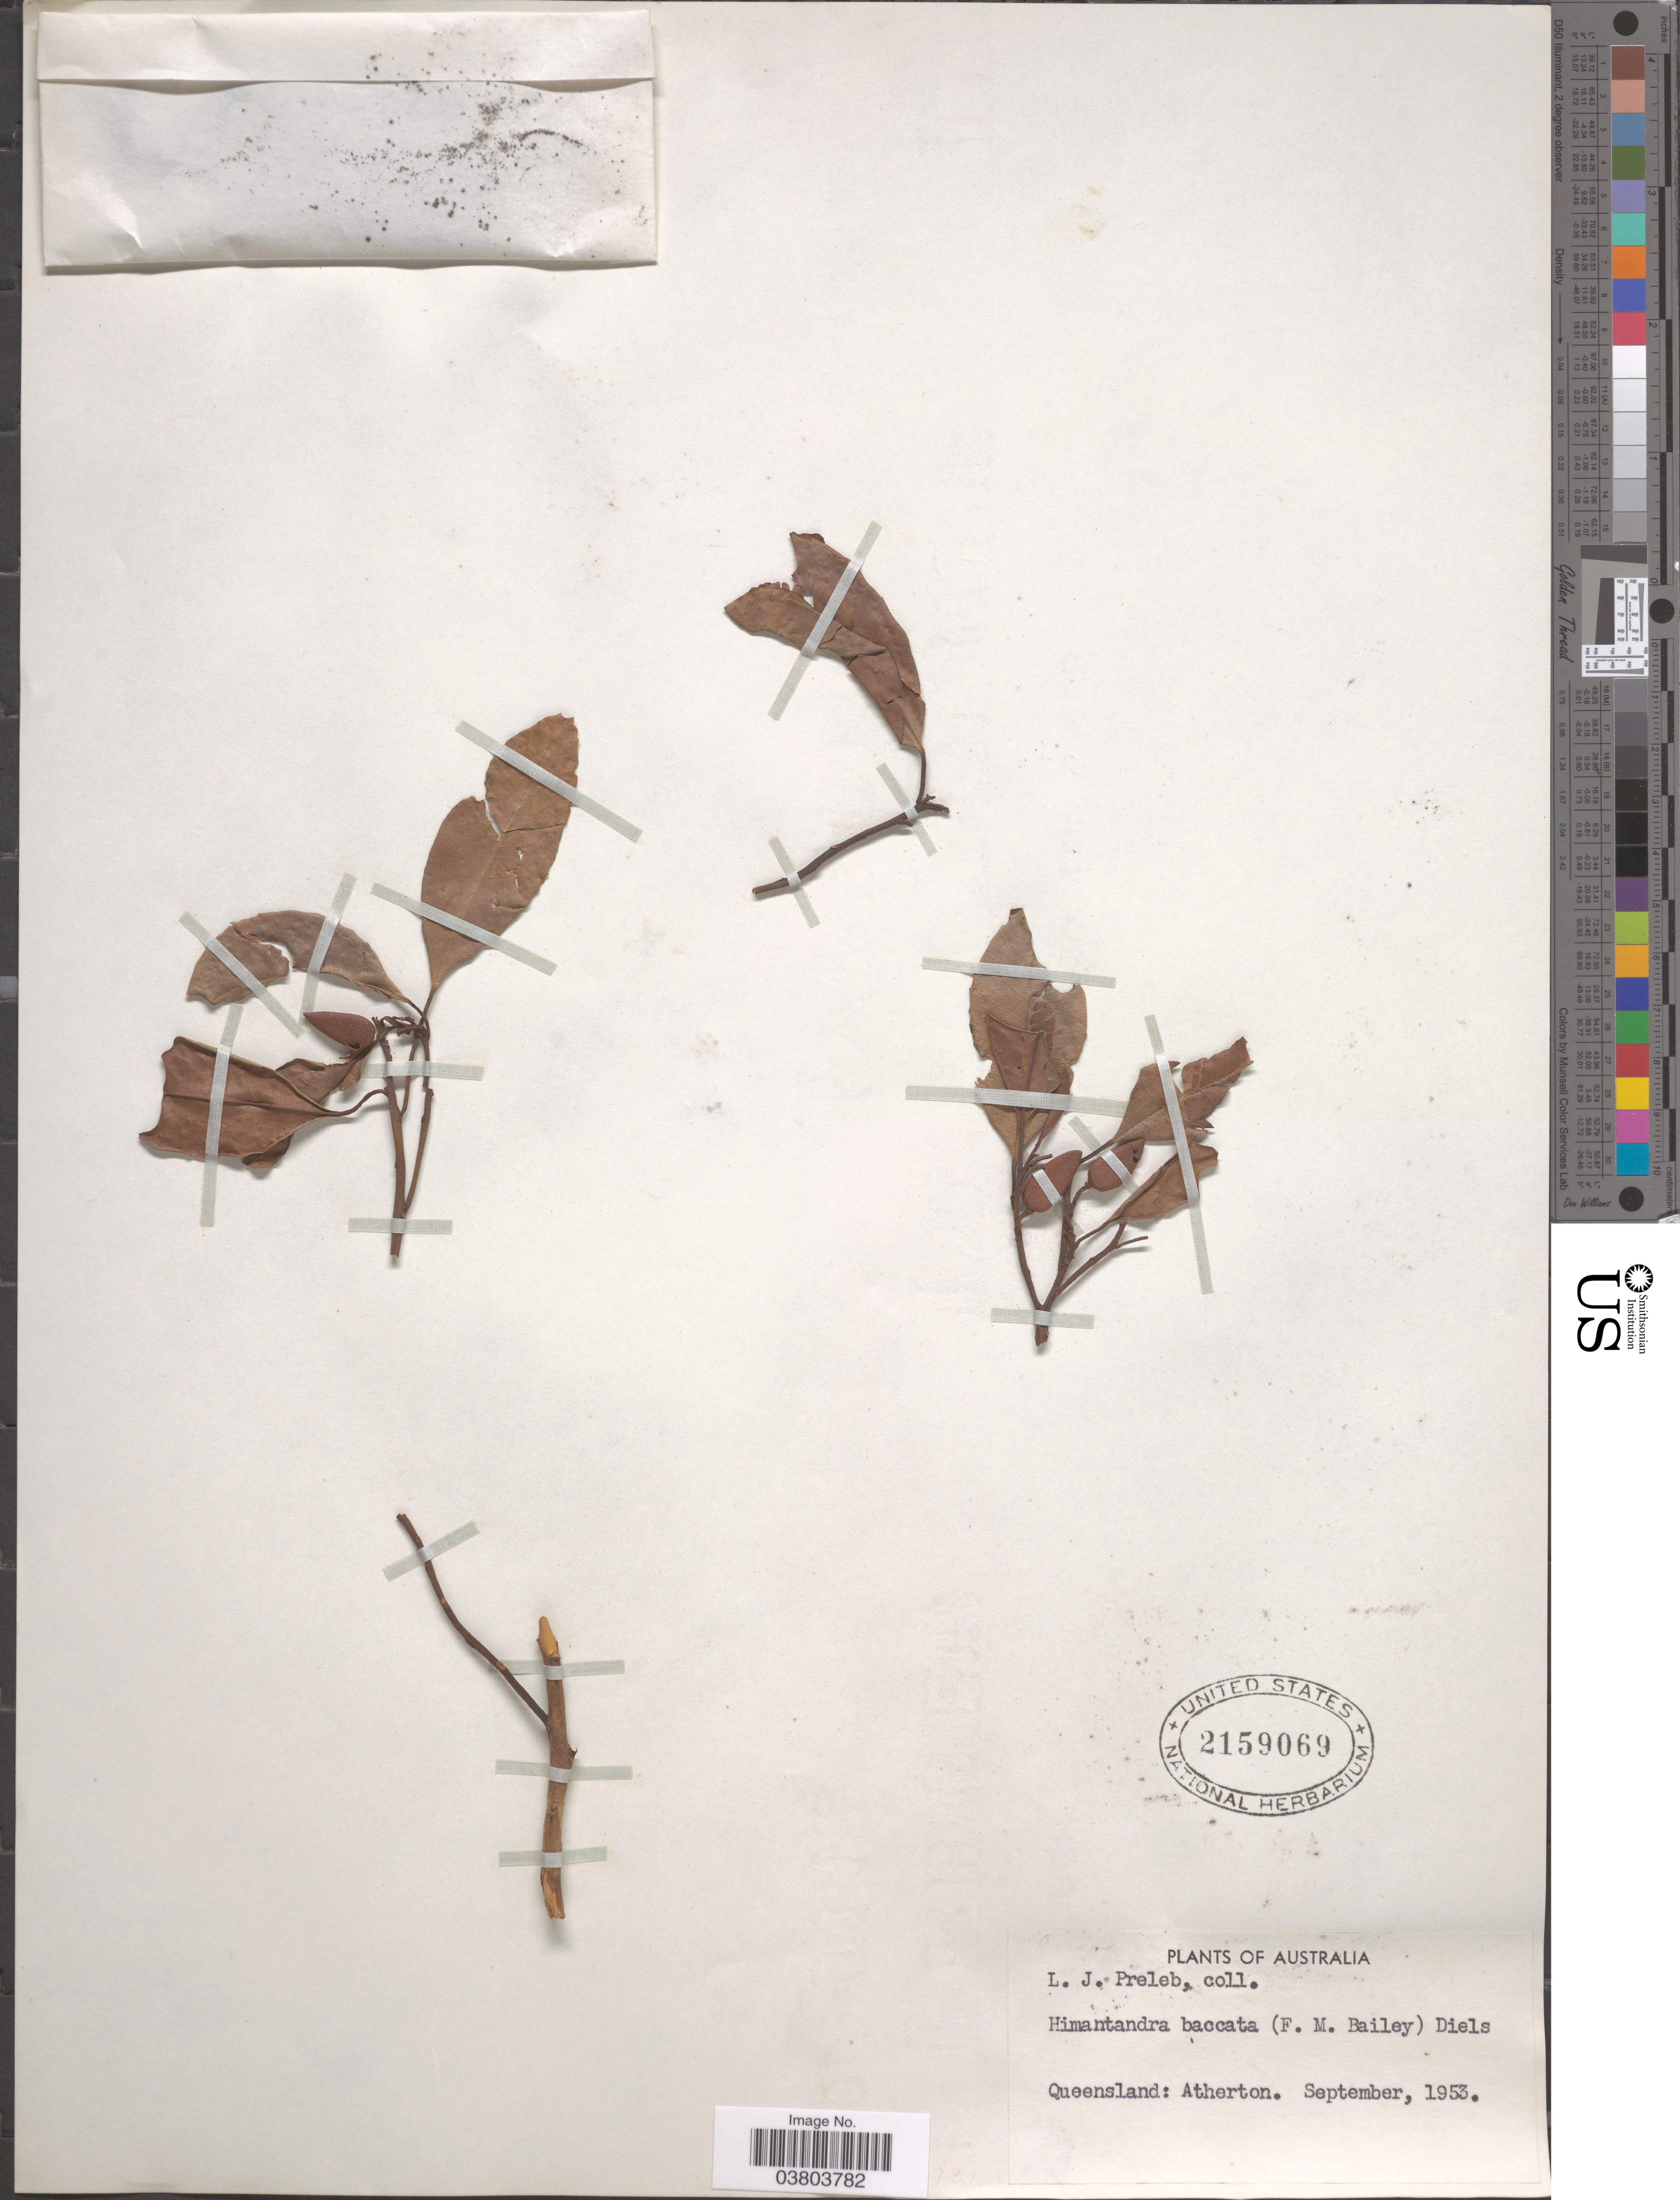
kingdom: Plantae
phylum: Tracheophyta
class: Magnoliopsida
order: Magnoliales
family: Himantandraceae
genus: Galbulimima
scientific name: Galbulimima baccata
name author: F.M. Bailey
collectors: L. Preleb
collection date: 1953-09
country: Australia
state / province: Queensland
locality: Atherton.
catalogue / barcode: US 2159069